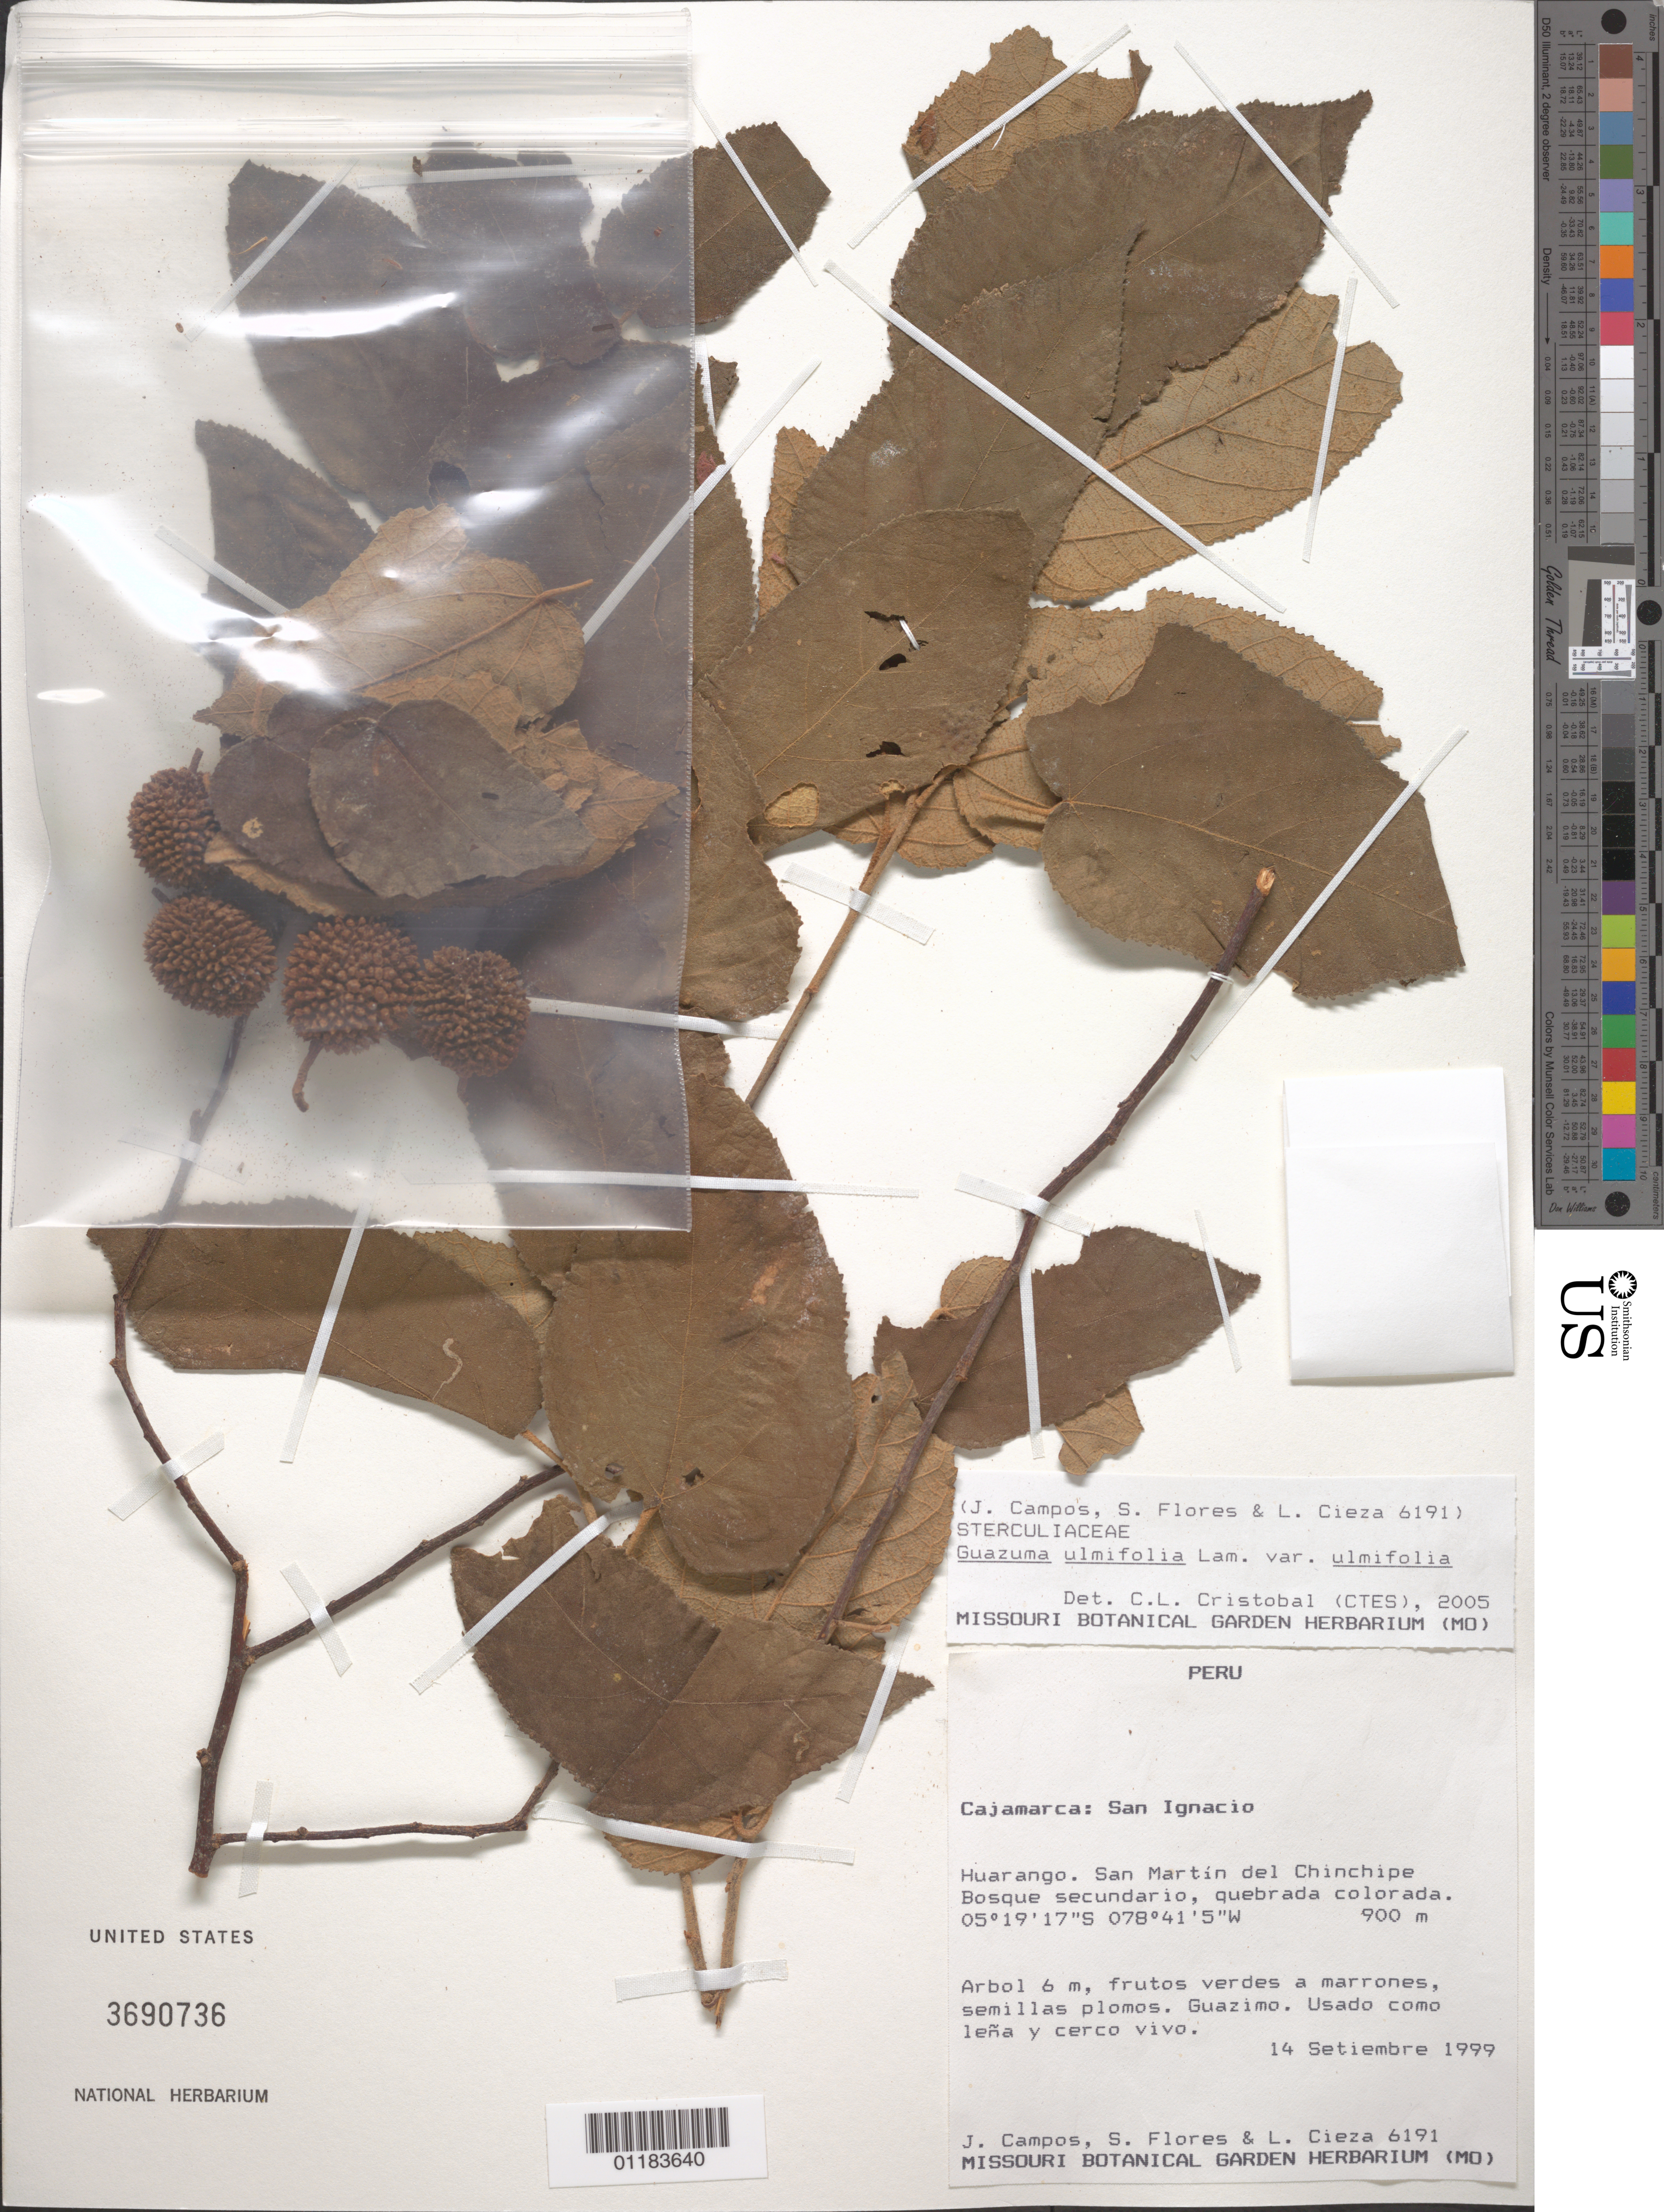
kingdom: Plantae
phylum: Tracheophyta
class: Magnoliopsida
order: Malvales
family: Malvaceae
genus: Guazuma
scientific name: Guazuma ulmifolia subsp. ulmifolia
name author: Lam.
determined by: Cristóbal, C. L.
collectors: J. Campos, M. Flores & L. Cieza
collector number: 6191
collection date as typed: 14 Sep 1999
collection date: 1999-09-14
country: Peru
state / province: Cajamarca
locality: Cajamarca: San Ignacio. Huarango. San Martín del Chinchipe.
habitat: bosque secundario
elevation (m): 900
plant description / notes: usado como lena y cerco vivo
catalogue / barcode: US 3690736